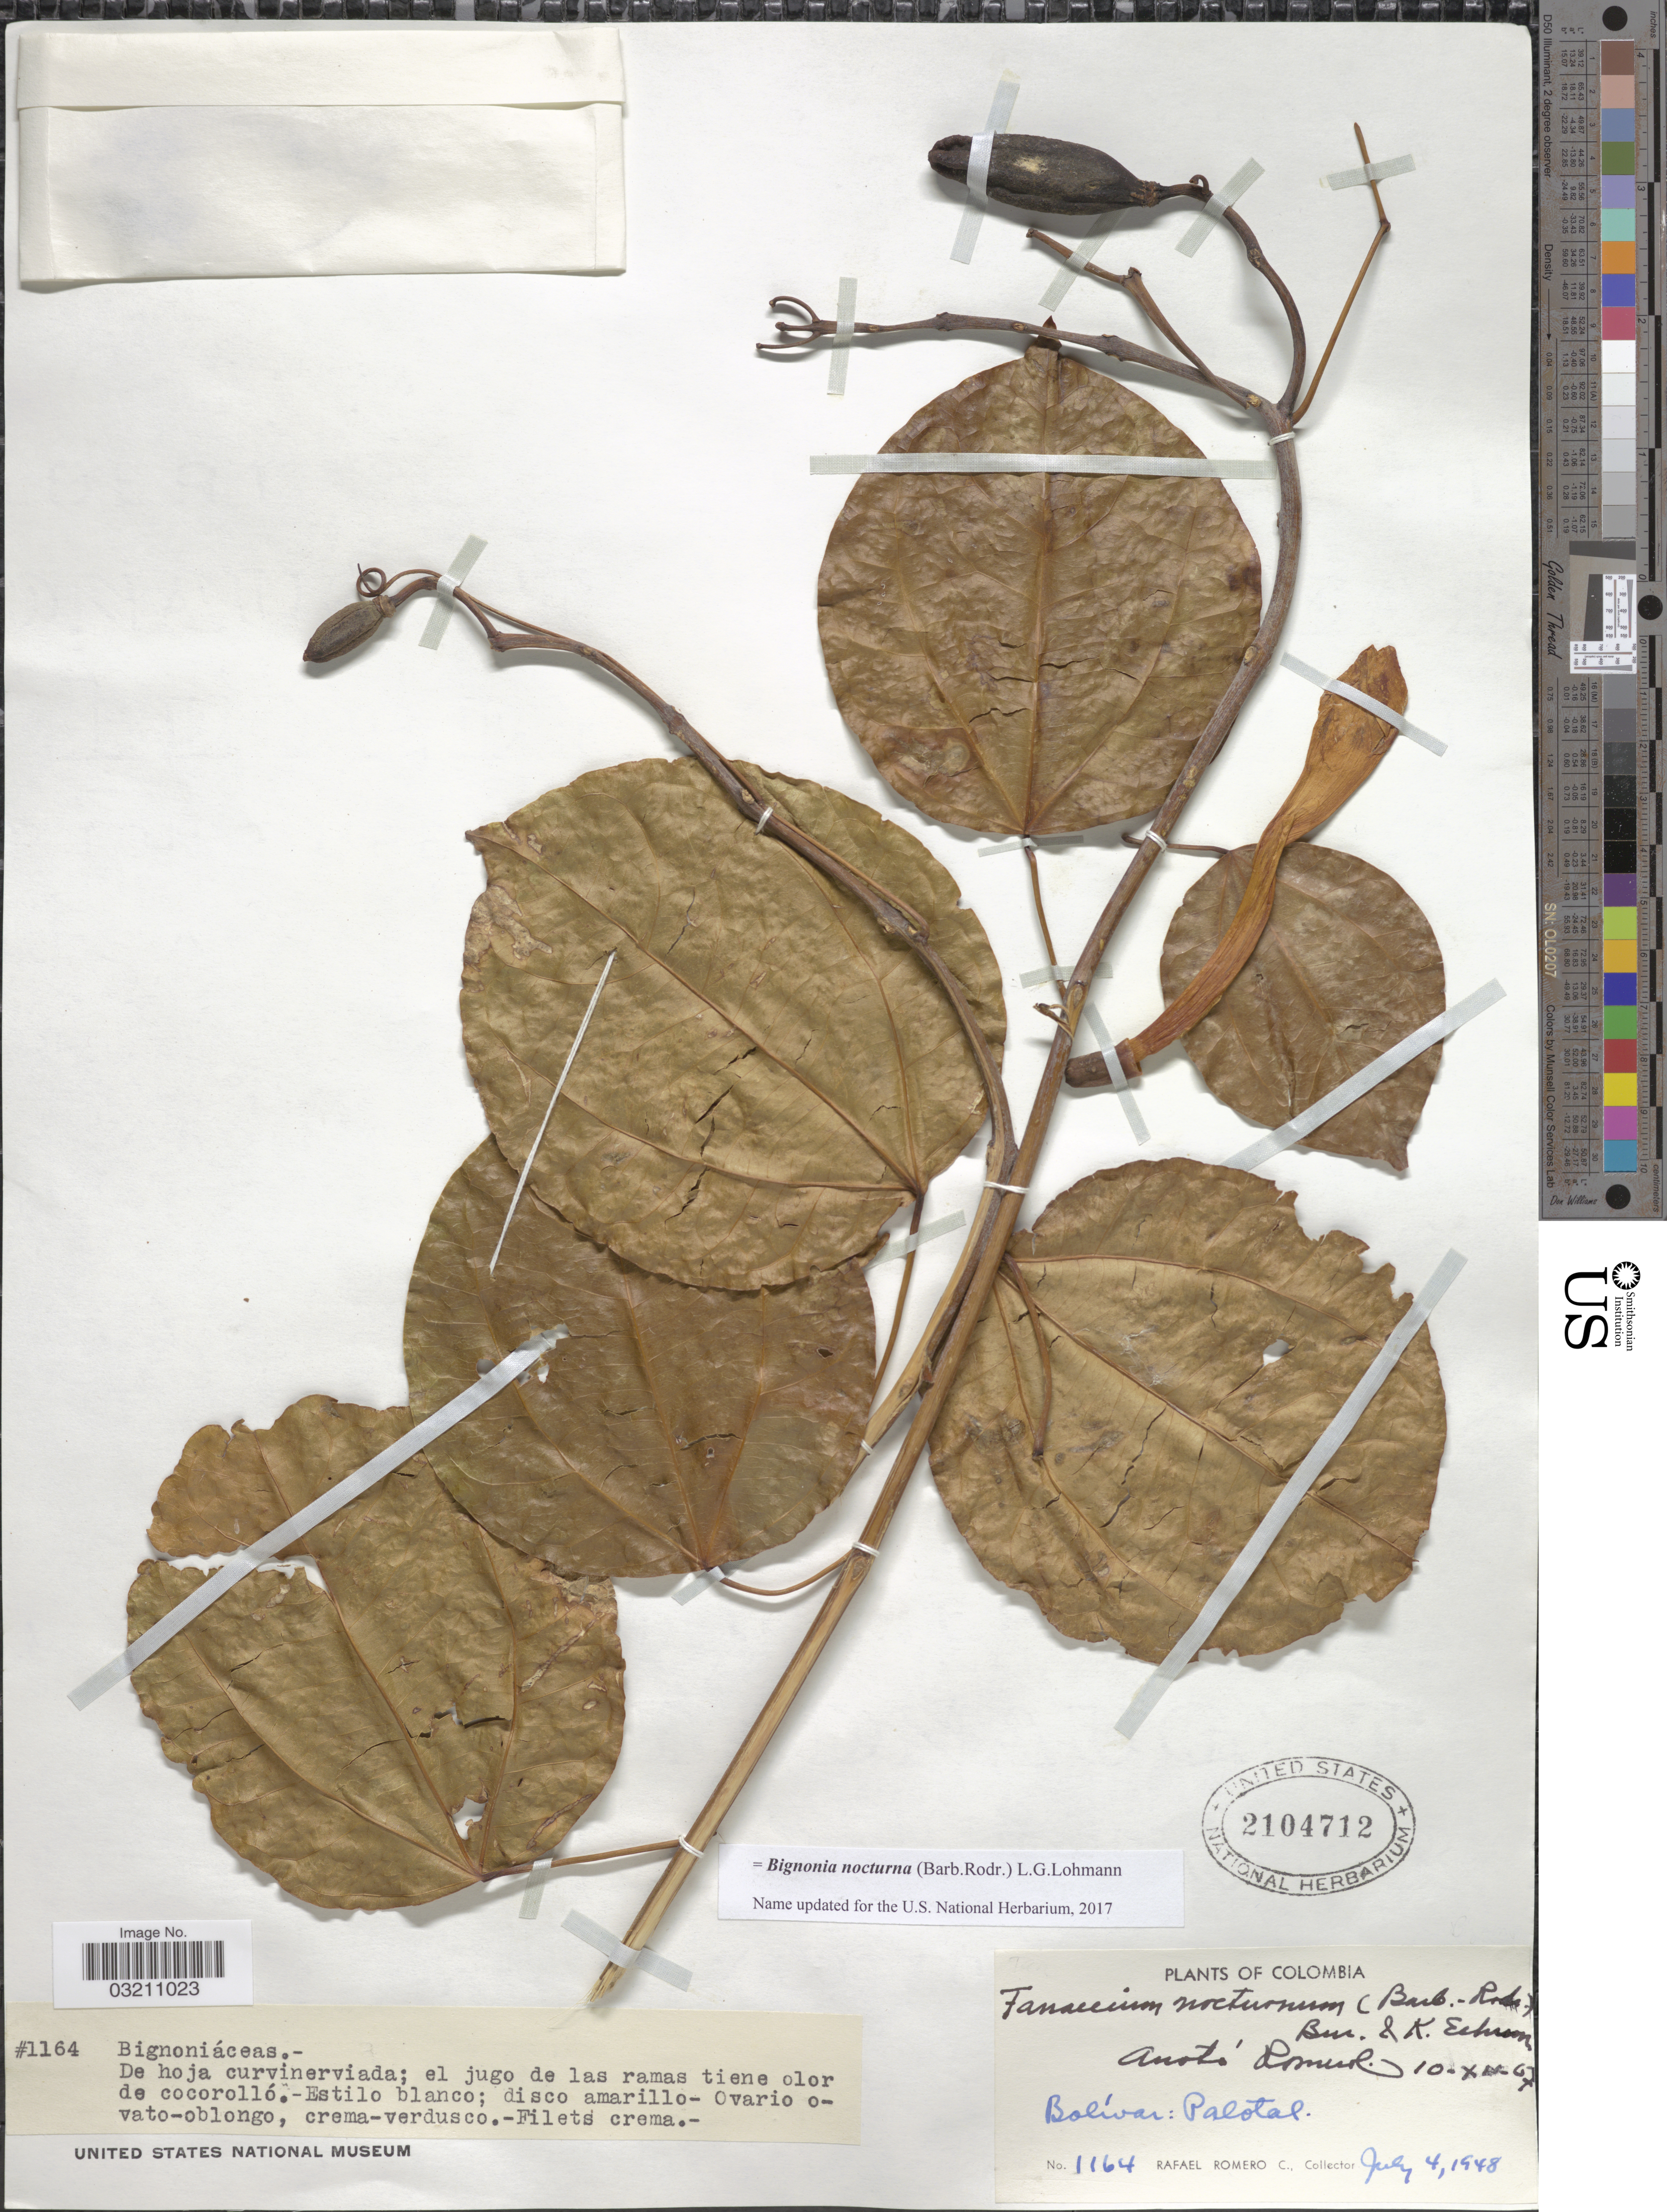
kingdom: Plantae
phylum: Tracheophyta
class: Magnoliopsida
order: Lamiales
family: Bignoniaceae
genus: Bignonia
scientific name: Bignonia nocturna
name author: (Barb. Rodr.) L.G. Lohmann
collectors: R. Romero Castañeda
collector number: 1164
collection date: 1948-07-04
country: Colombia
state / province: Bolívar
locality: Palotal.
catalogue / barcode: US 2104712